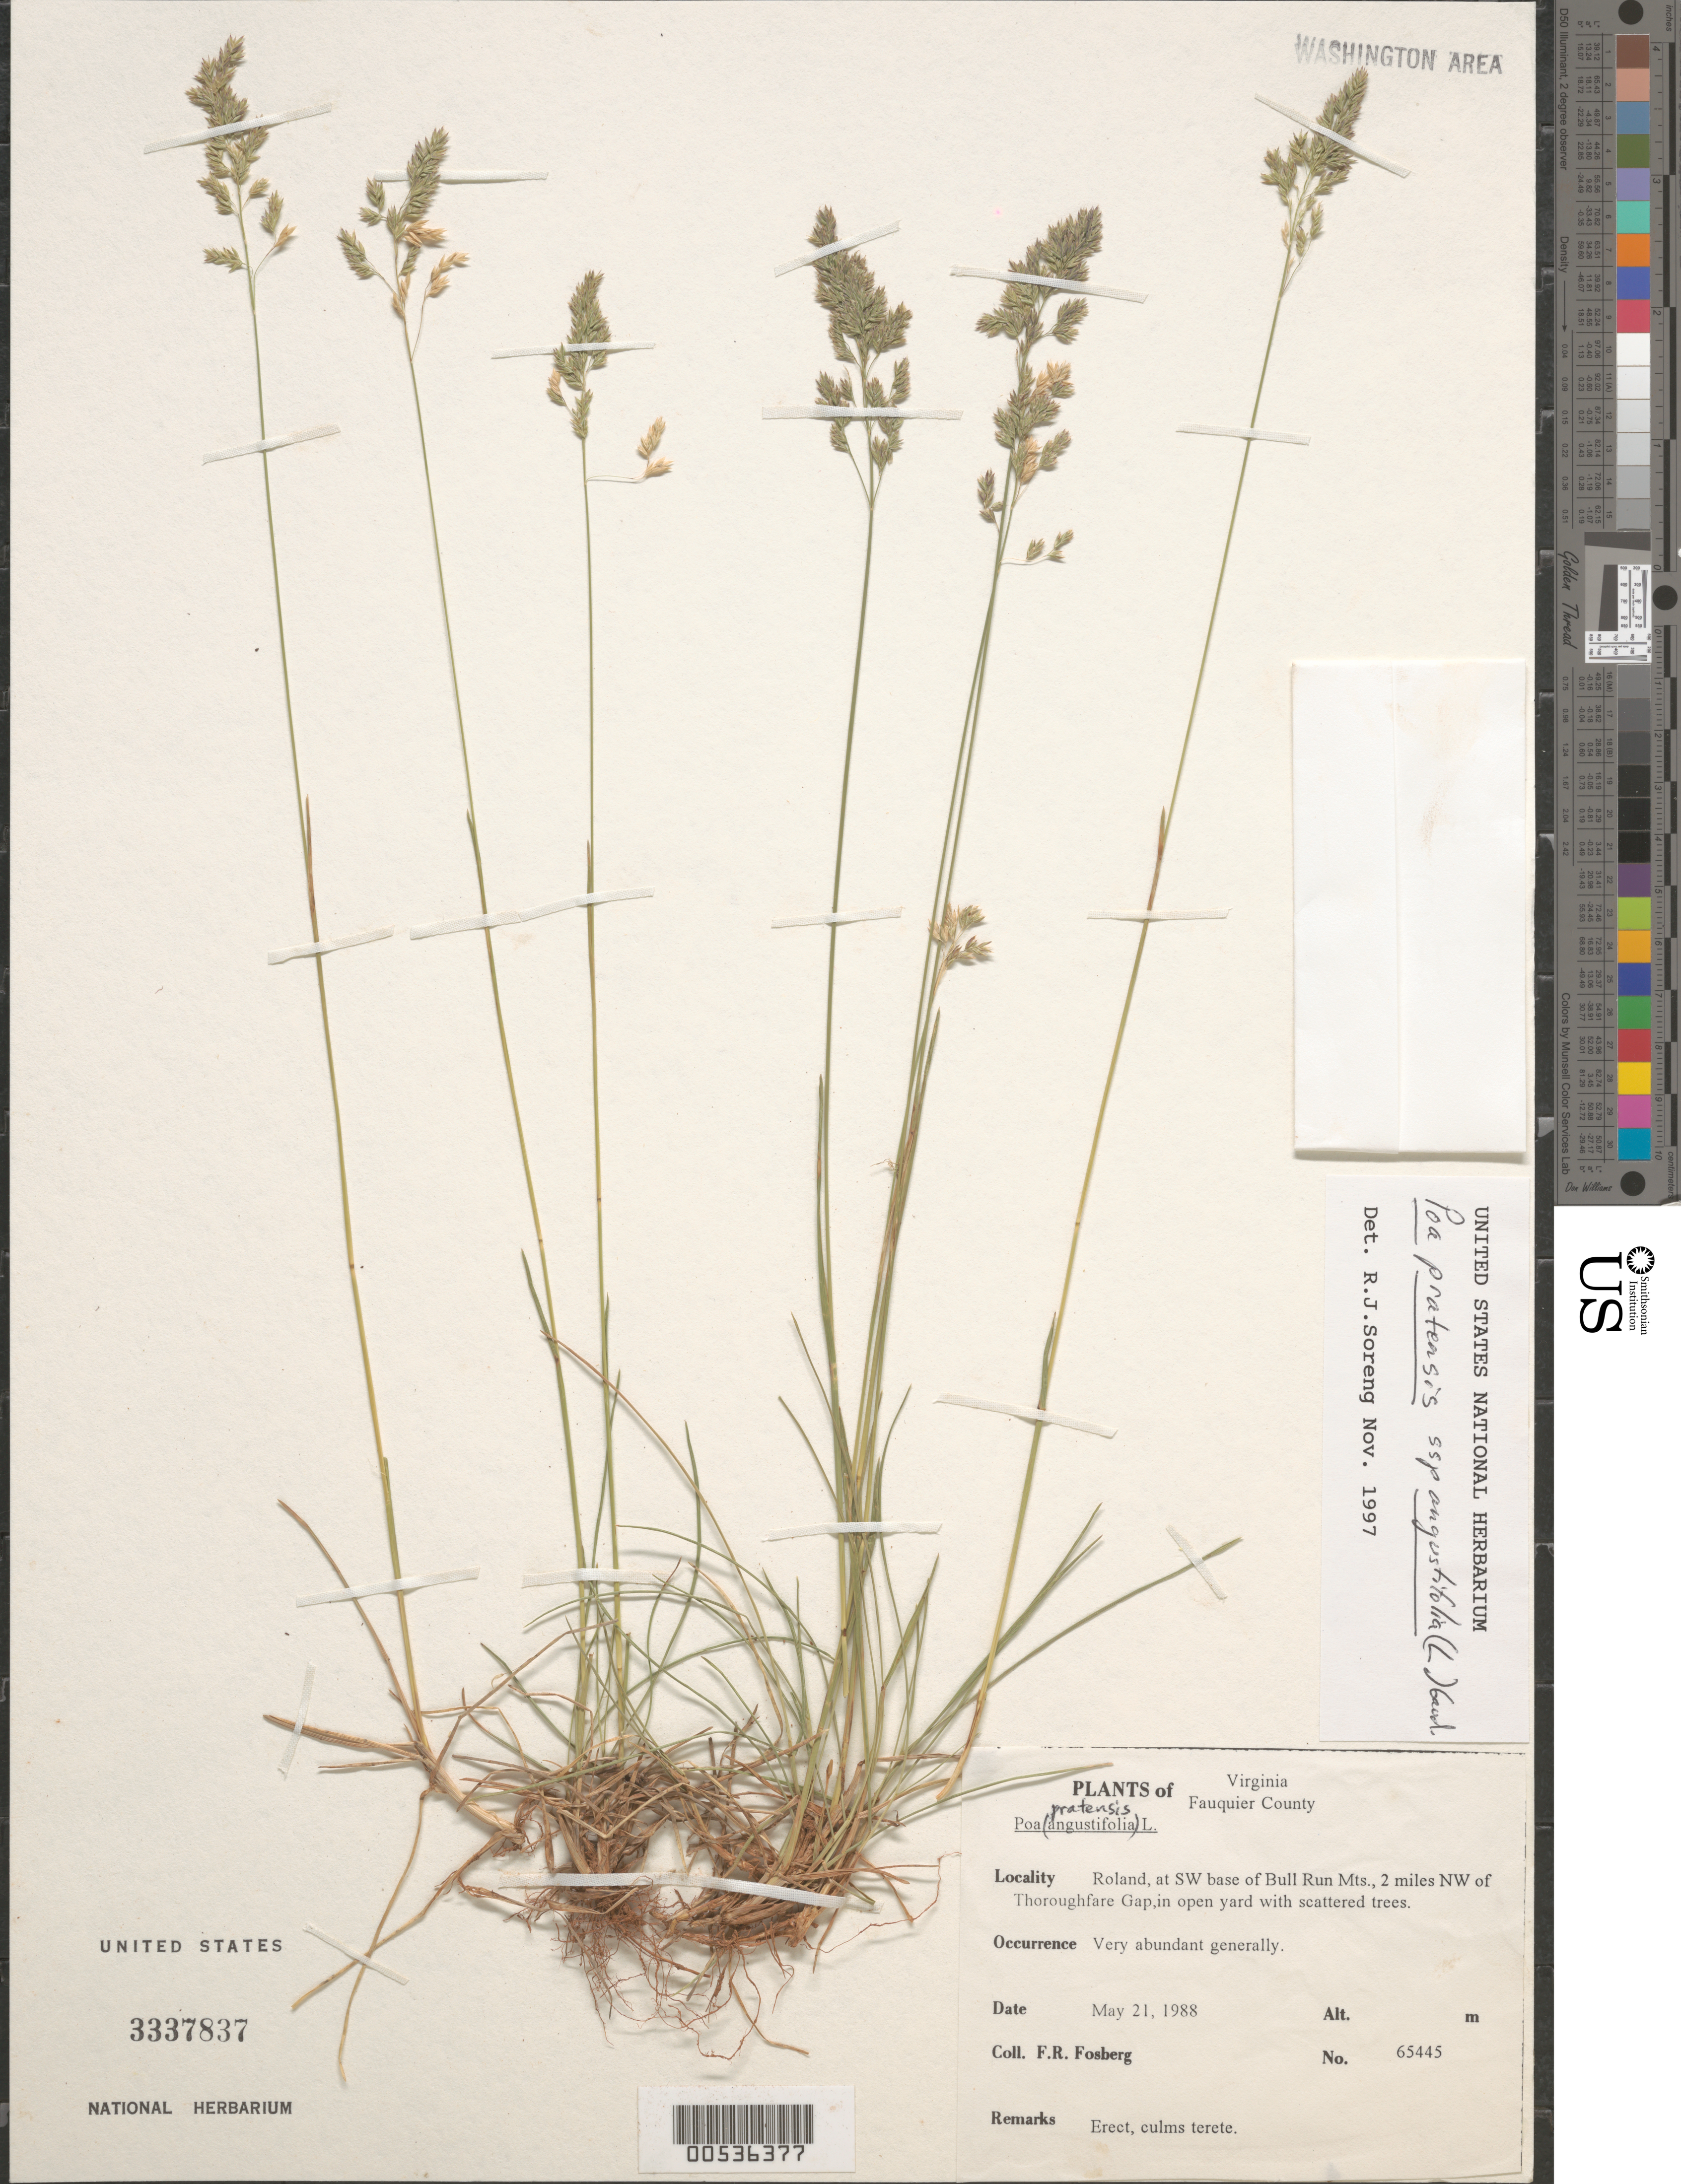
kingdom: Plantae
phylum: Tracheophyta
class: Liliopsida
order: Poales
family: Poaceae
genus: Poa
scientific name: Poa pratensis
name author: L.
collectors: F. R. Fosberg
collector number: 65261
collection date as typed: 21 May 1988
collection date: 1988-05-21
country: United States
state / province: Virginia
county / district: Fauquier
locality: Roland, SW base of Bull Run Mts., 2 Mi NW of Thorofare Gap Bull Run Mts.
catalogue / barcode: US 3337837